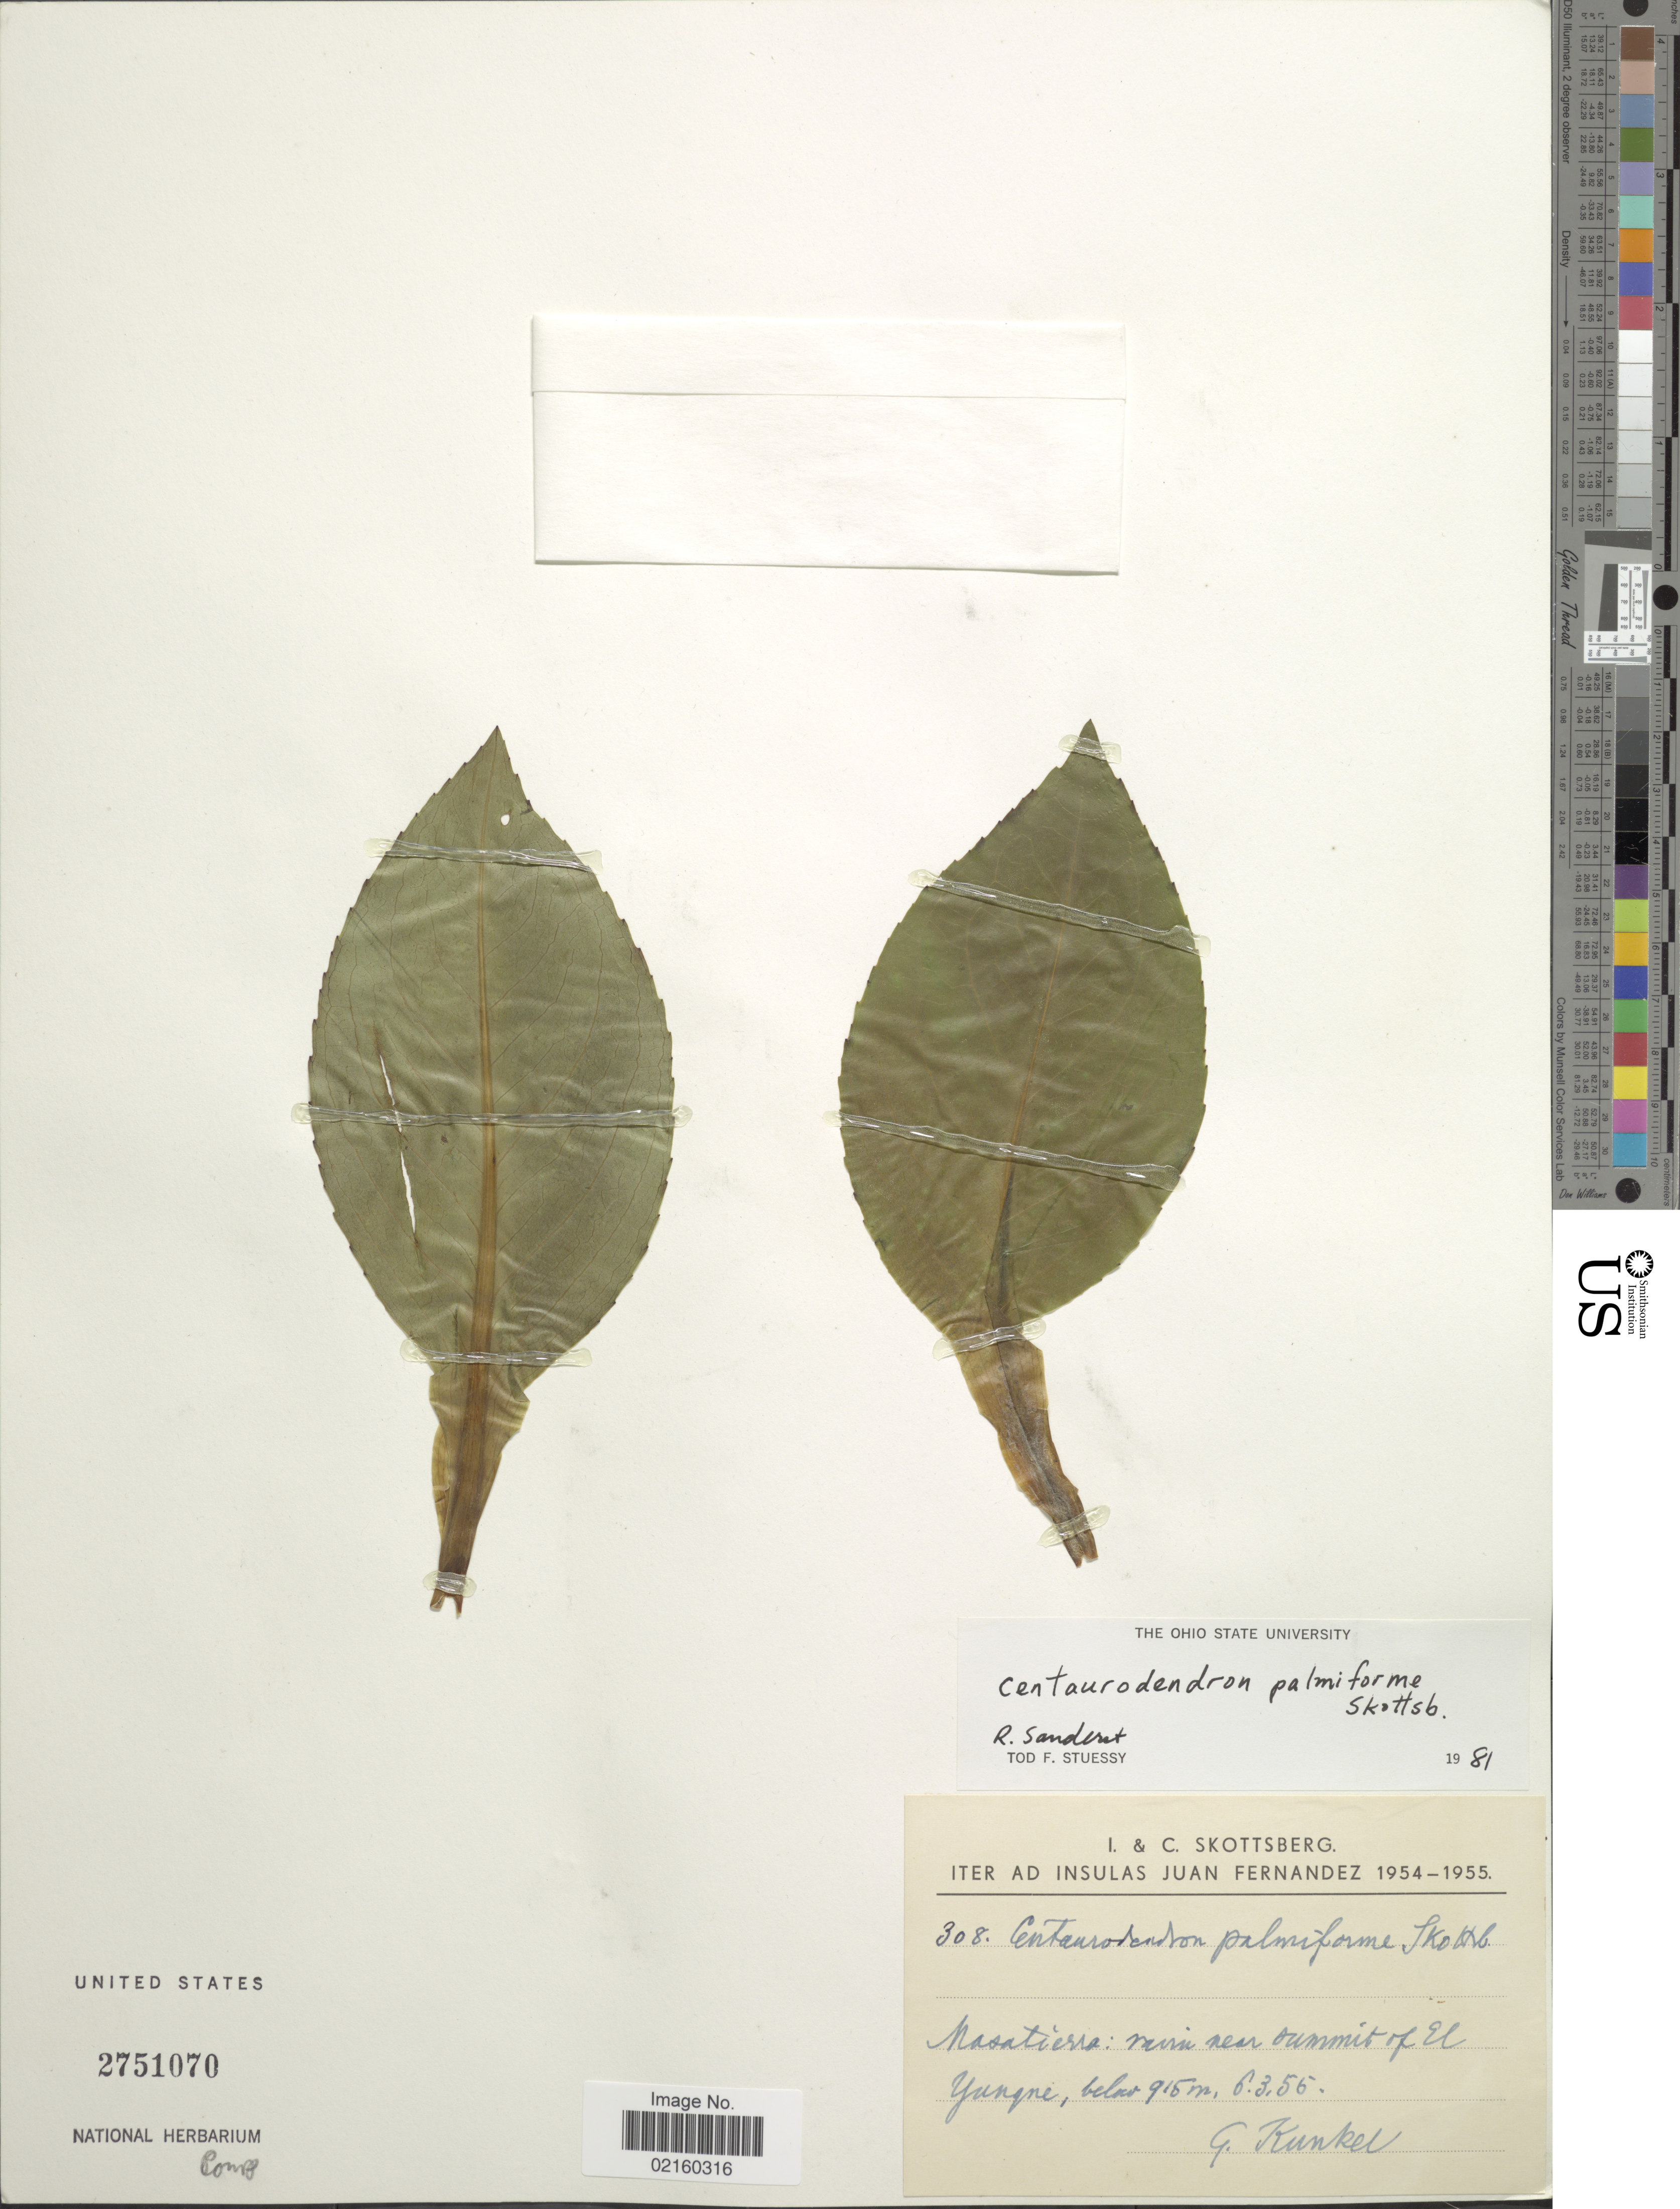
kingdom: Plantae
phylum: Tracheophyta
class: Magnoliopsida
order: Asterales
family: Asteraceae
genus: Centaurodendron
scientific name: Centaurodendron palmiforme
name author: Skottsb.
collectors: G. Kunkel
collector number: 308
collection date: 1955-03-06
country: Chile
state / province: Valparaíso (V)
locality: Insulas Juan Fernandez, Masatierra, summit of El Yunque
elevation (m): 915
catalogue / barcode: US 2751070